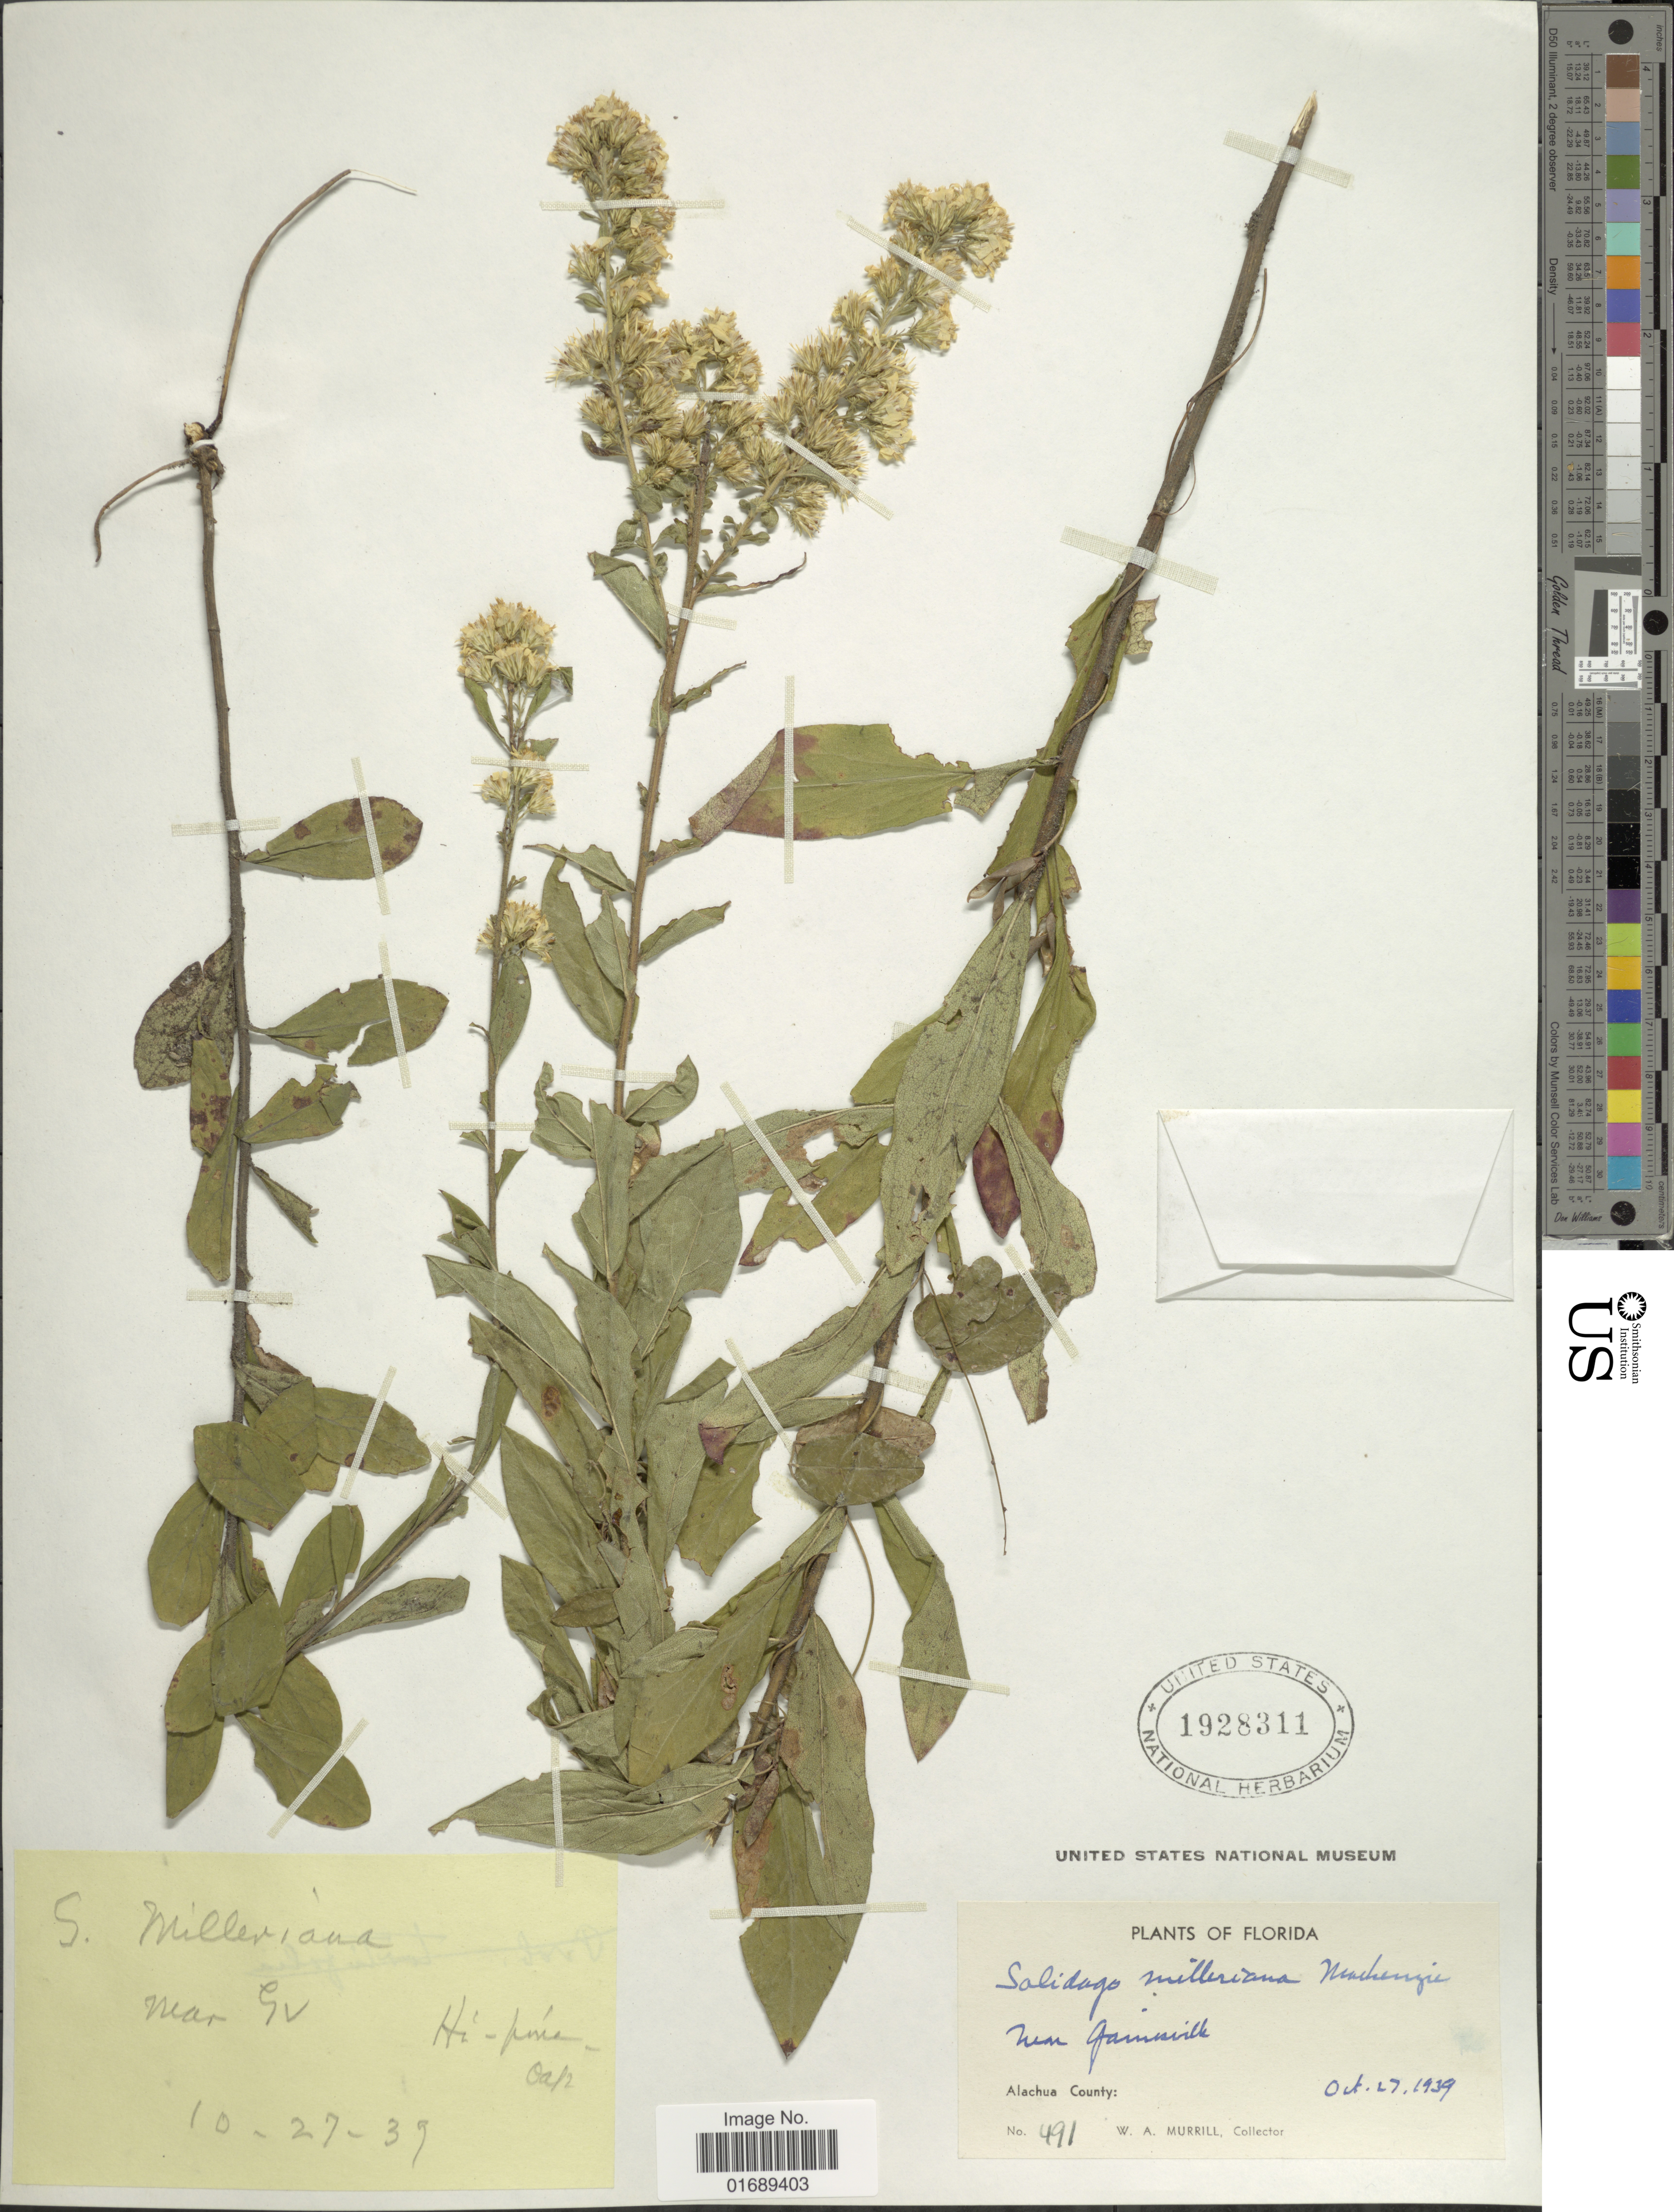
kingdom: Plantae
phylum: Tracheophyta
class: Magnoliopsida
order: Asterales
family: Asteraceae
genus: Solidago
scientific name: Solidago petiolaris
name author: Aiton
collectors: W. A. Murrill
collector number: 491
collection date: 1939-10-27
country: United States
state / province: Florida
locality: Near Gainesville, Alachua County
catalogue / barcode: US 1928311